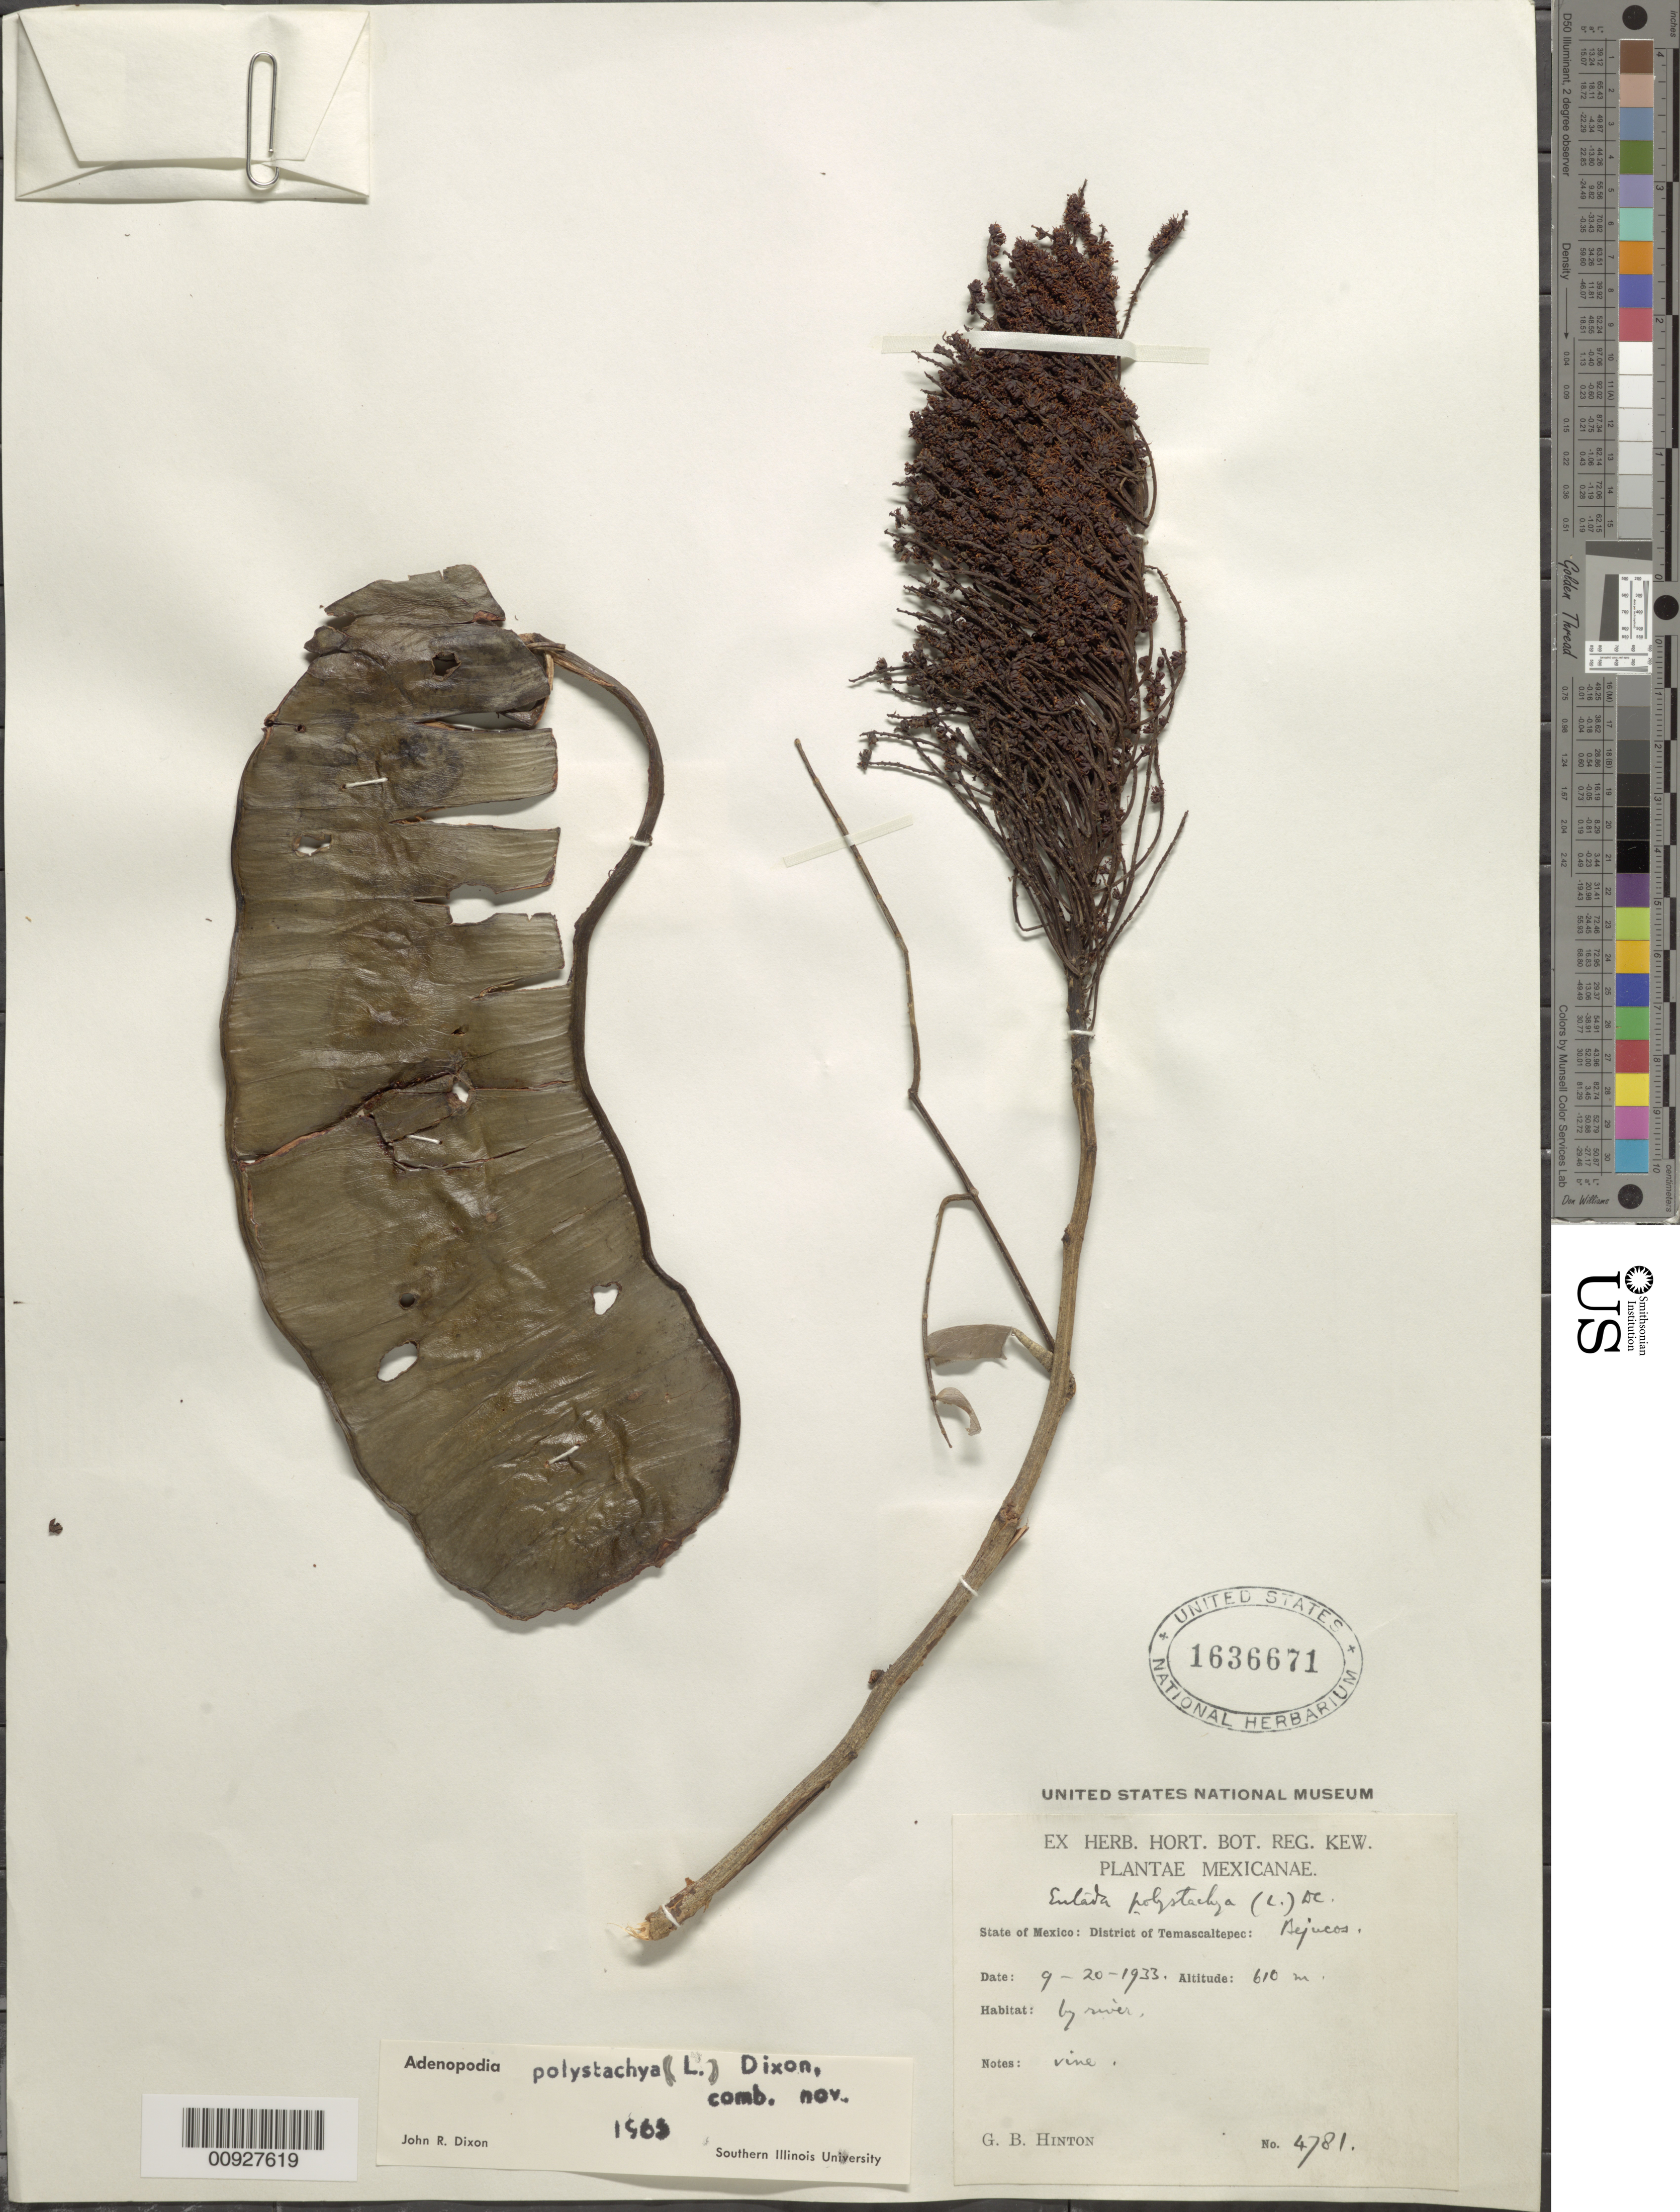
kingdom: Plantae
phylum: Tracheophyta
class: Magnoliopsida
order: Fabales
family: Fabaceae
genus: Entada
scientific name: Entada polystachya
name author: (L.) DC.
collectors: G. B. Hinton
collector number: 4781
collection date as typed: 20 Sep 1933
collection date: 1933-09-20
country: Mexico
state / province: México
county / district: Temascaltepec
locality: State of Mexico: District of Temascaltepec: Bejucos.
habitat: By river.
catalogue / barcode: US 1636671